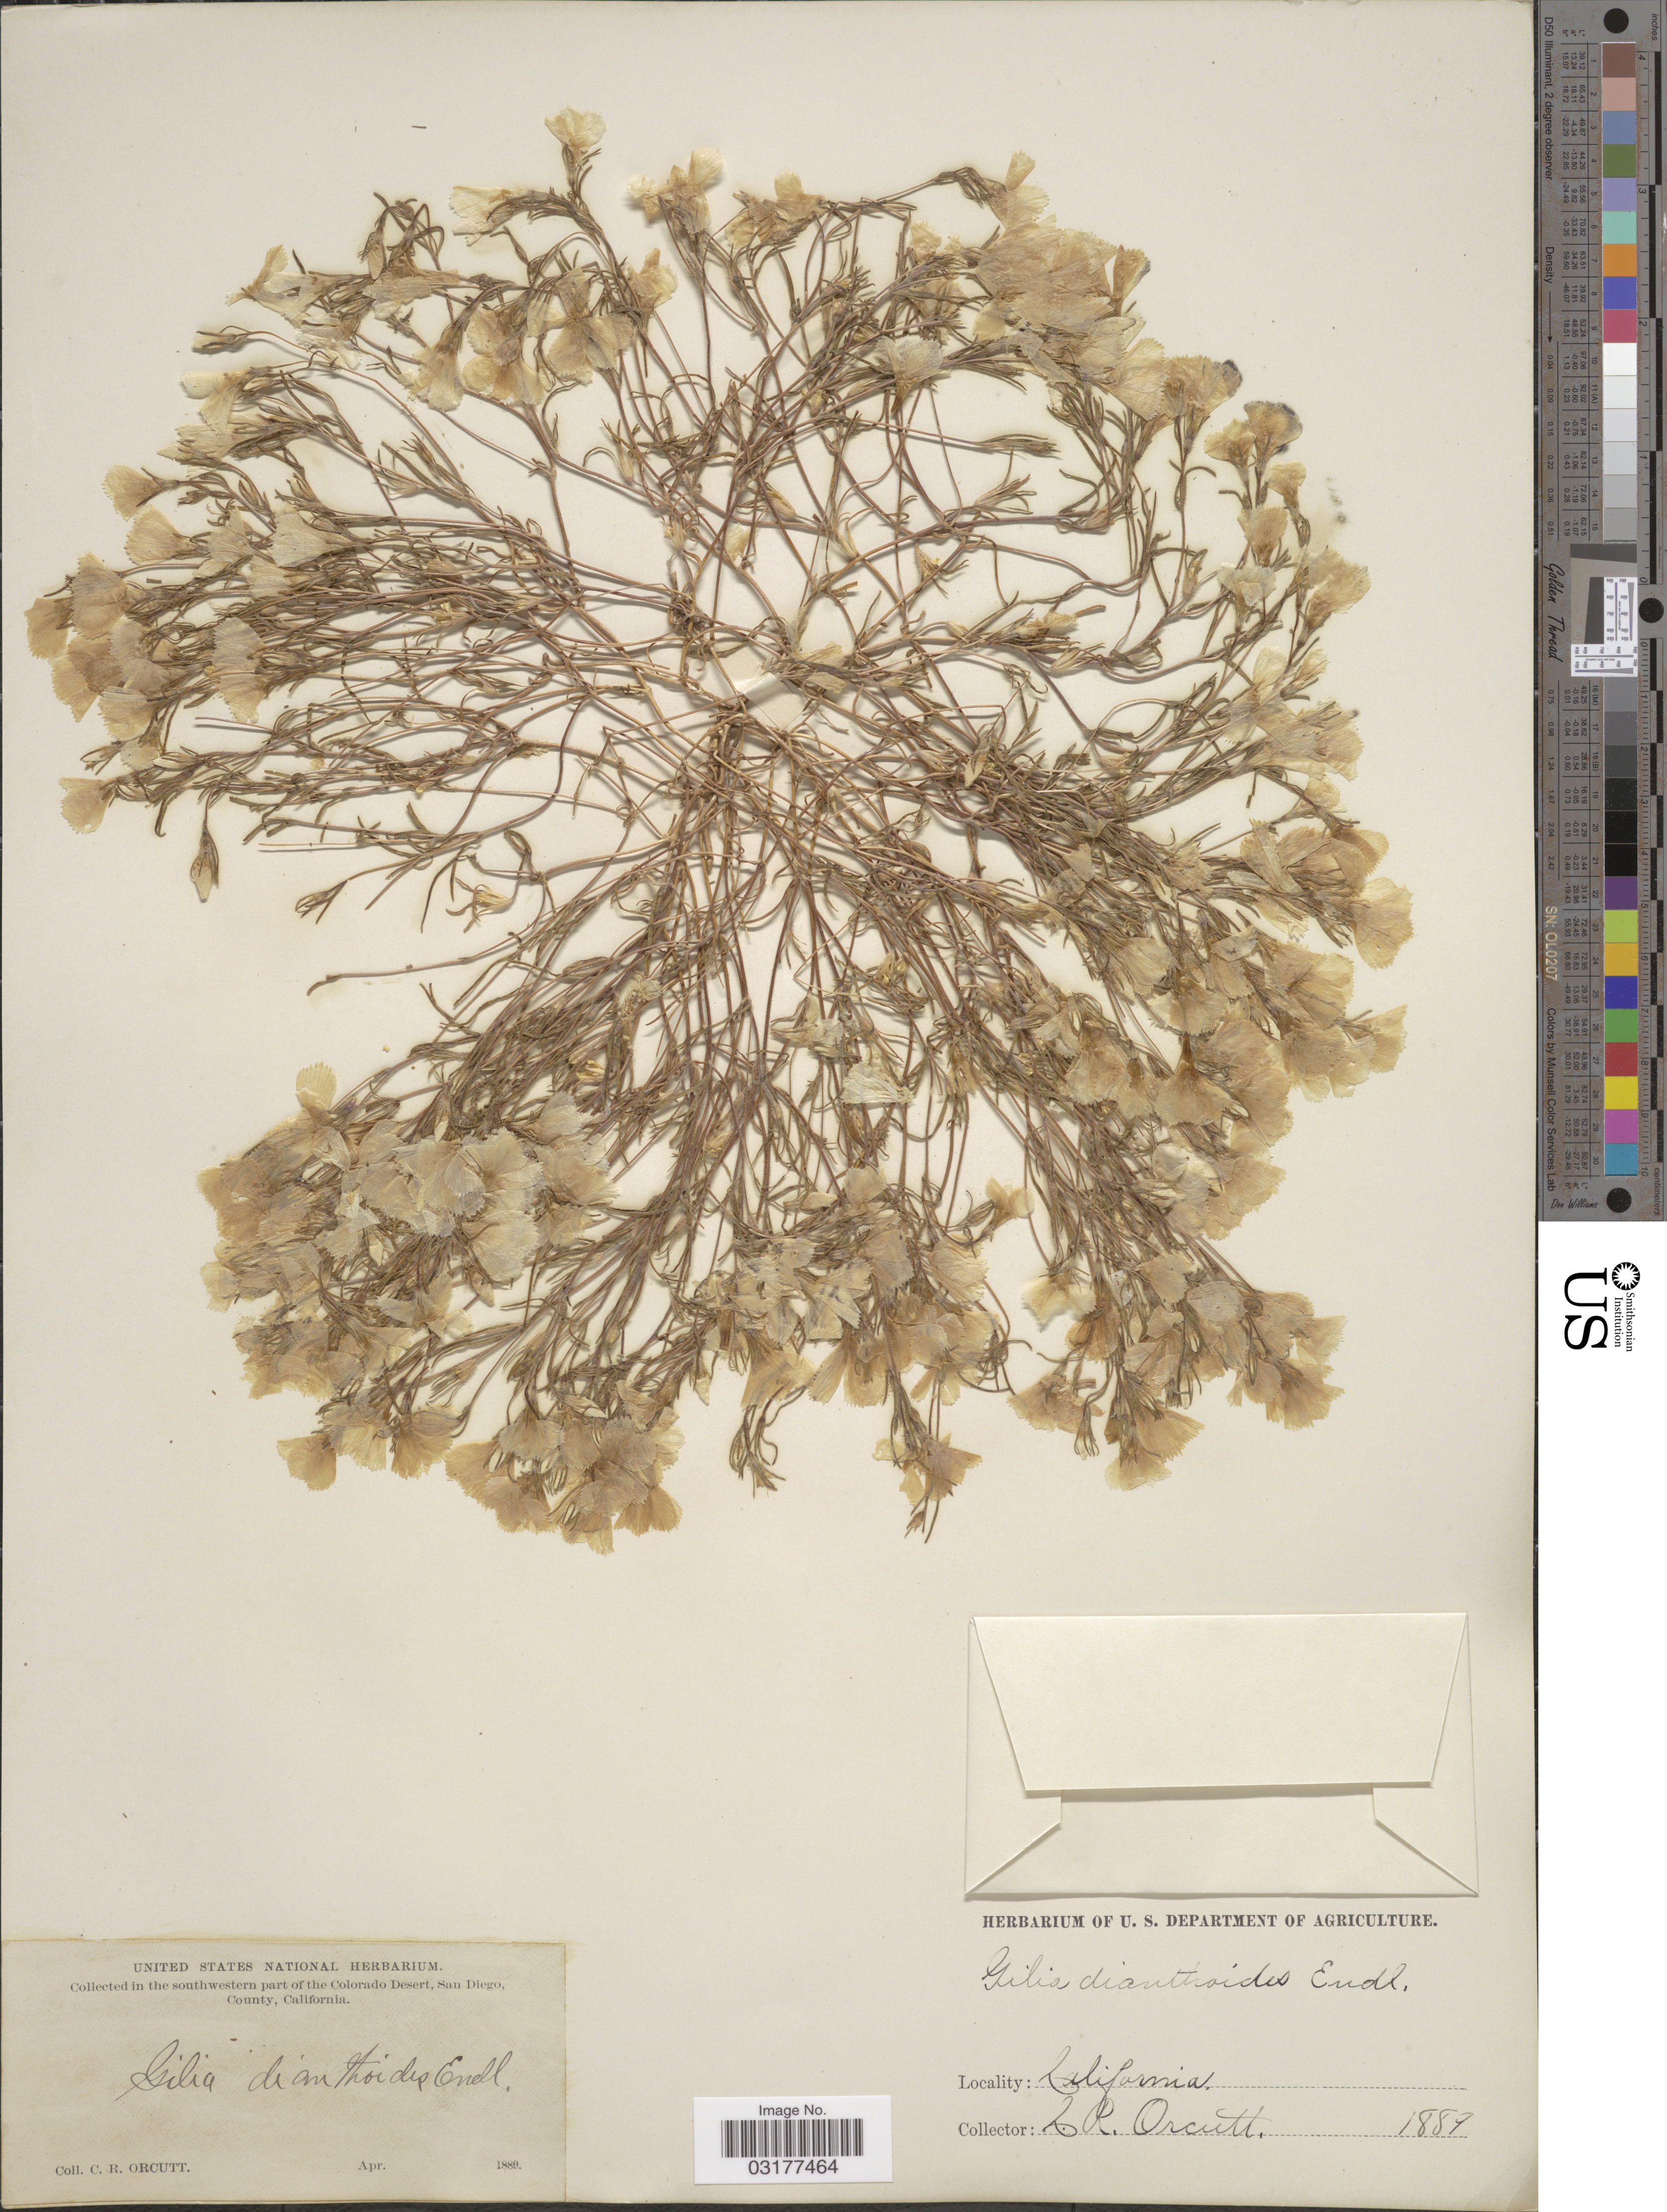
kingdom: Plantae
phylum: Tracheophyta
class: Magnoliopsida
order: Ericales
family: Polemoniaceae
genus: Linanthus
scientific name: Linanthus dianthiflorus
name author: (Benth.) Greene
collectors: C. R. Orcutt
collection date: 1889-04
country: United States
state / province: California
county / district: San Diego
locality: The Southwestern part of the Colorado Desert, San Diego County.